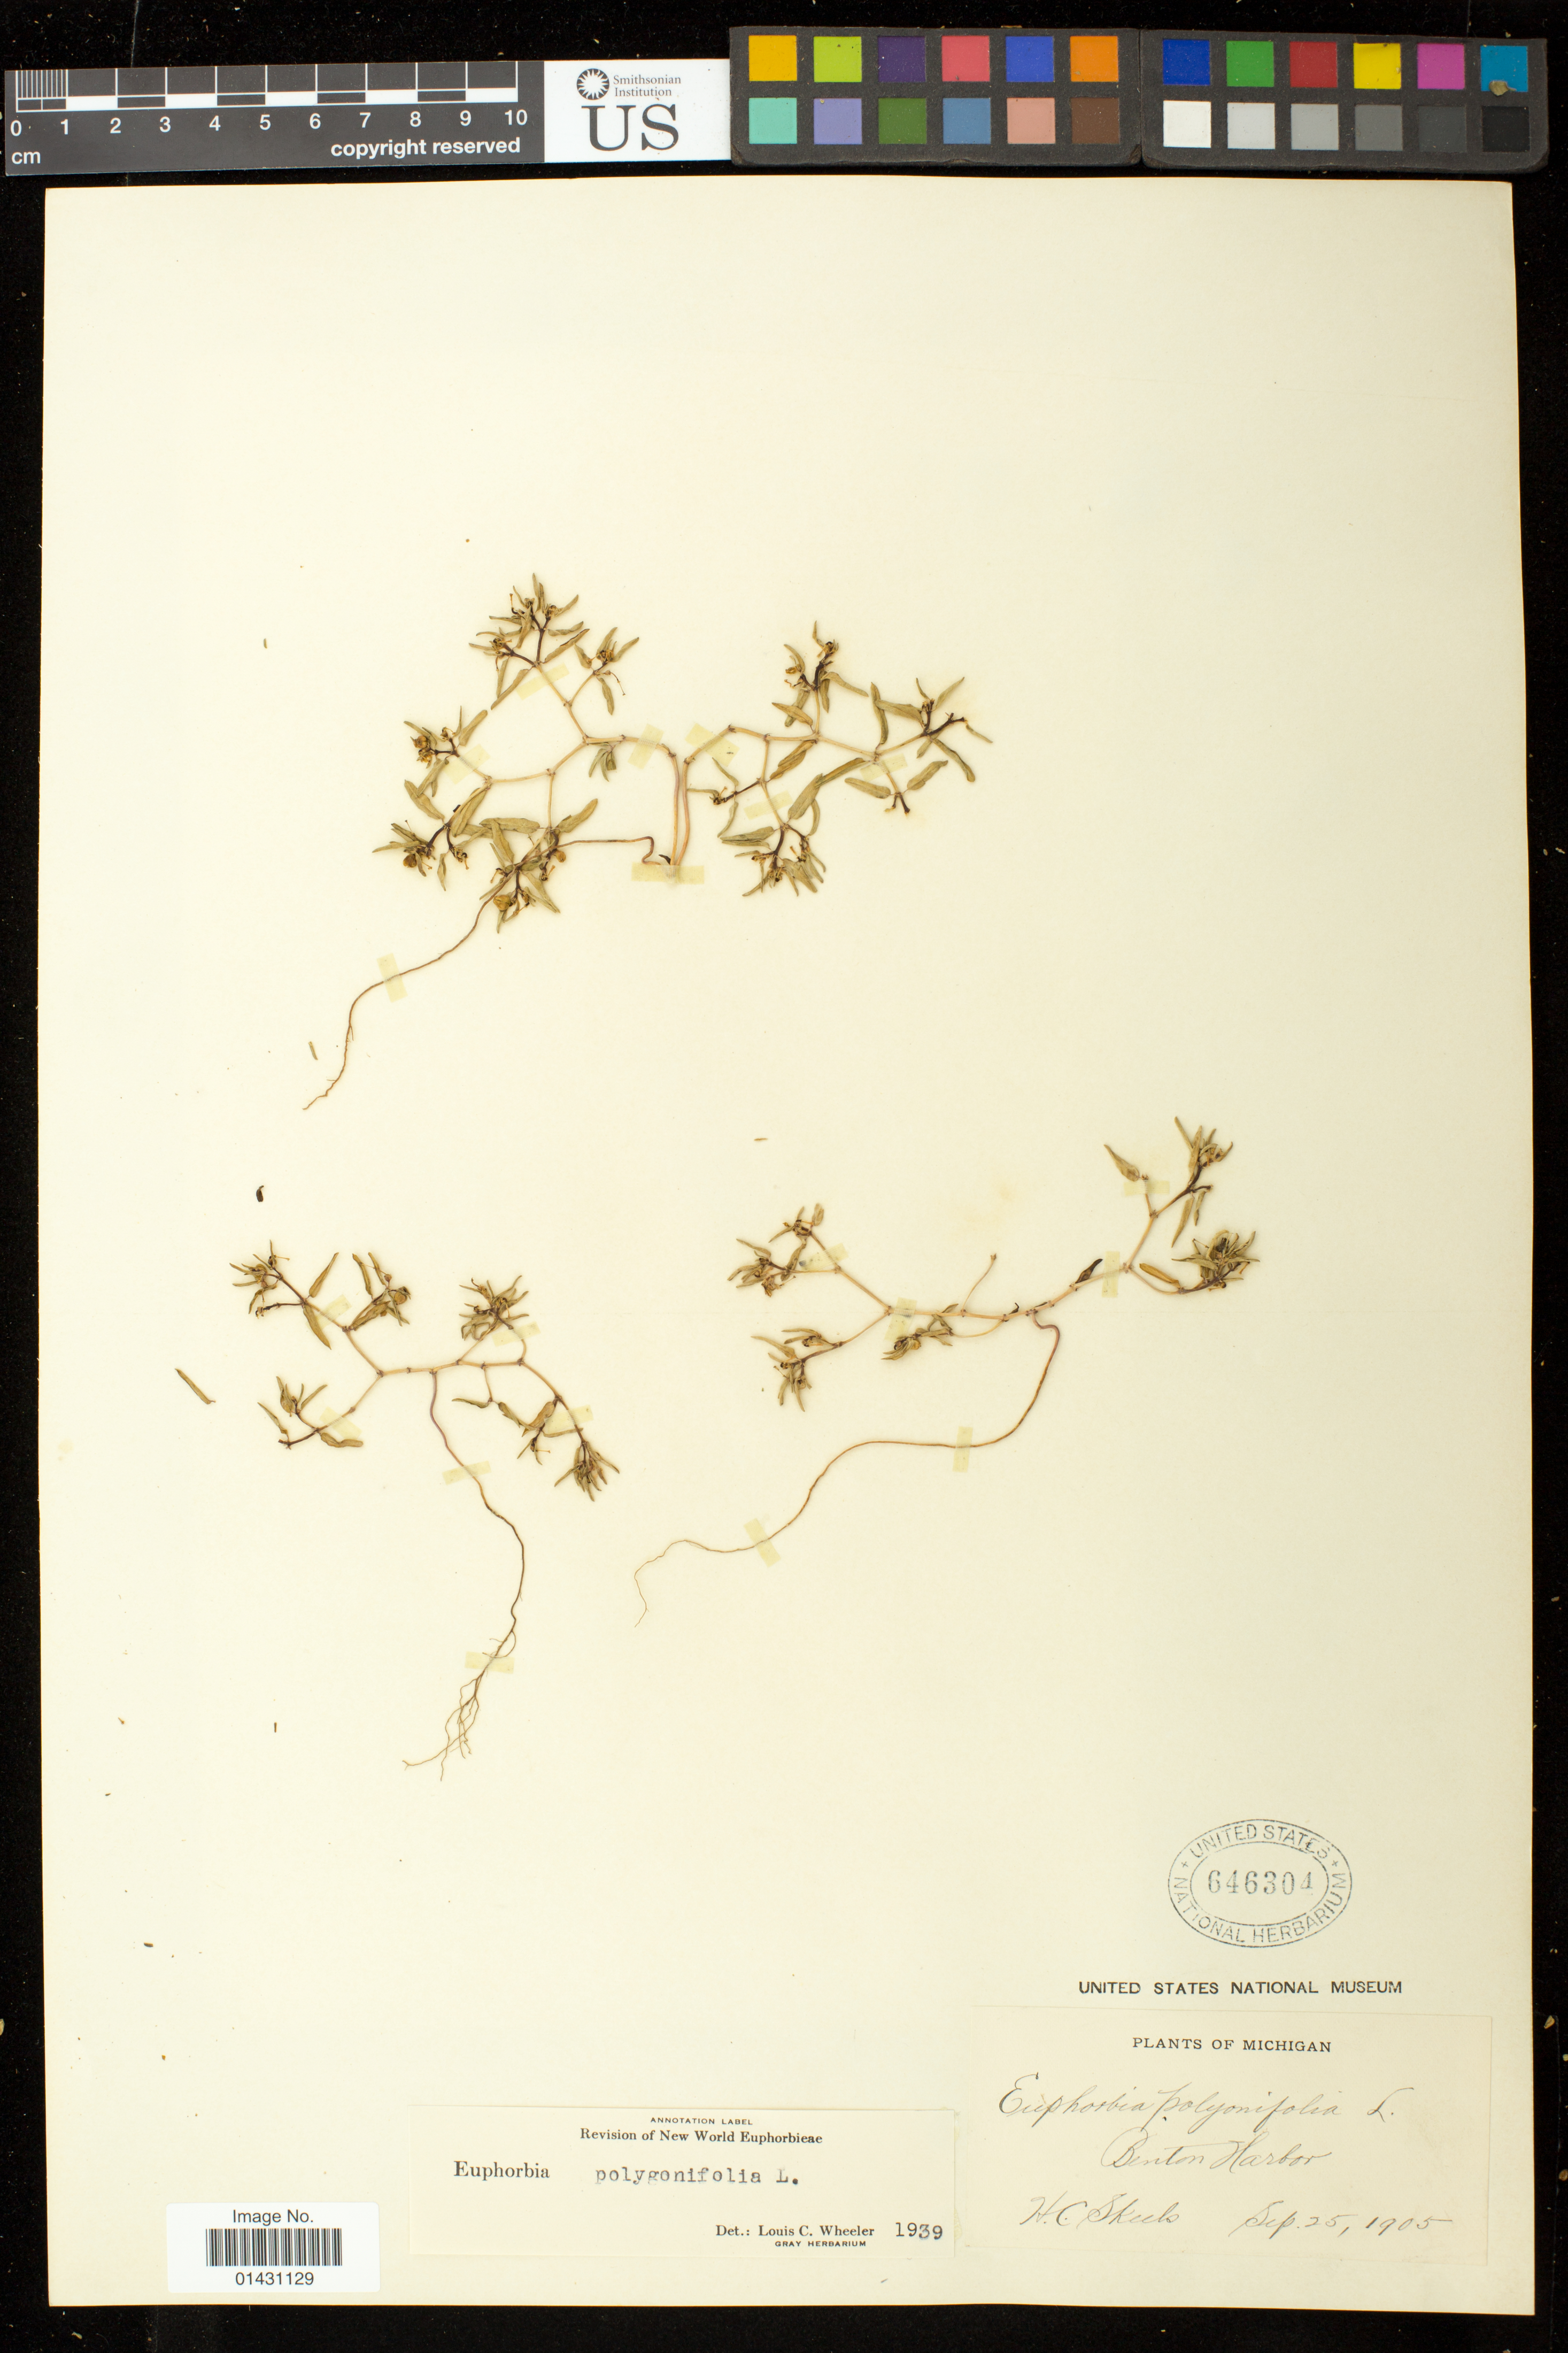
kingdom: Plantae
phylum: Tracheophyta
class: Magnoliopsida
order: Malpighiales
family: Euphorbiaceae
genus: Euphorbia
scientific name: Euphorbia polygonifolia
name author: L.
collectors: H. Skeels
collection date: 1905-09-24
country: United States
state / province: Michigan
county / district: Berrien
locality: Benton Harbor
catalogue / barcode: US 646304